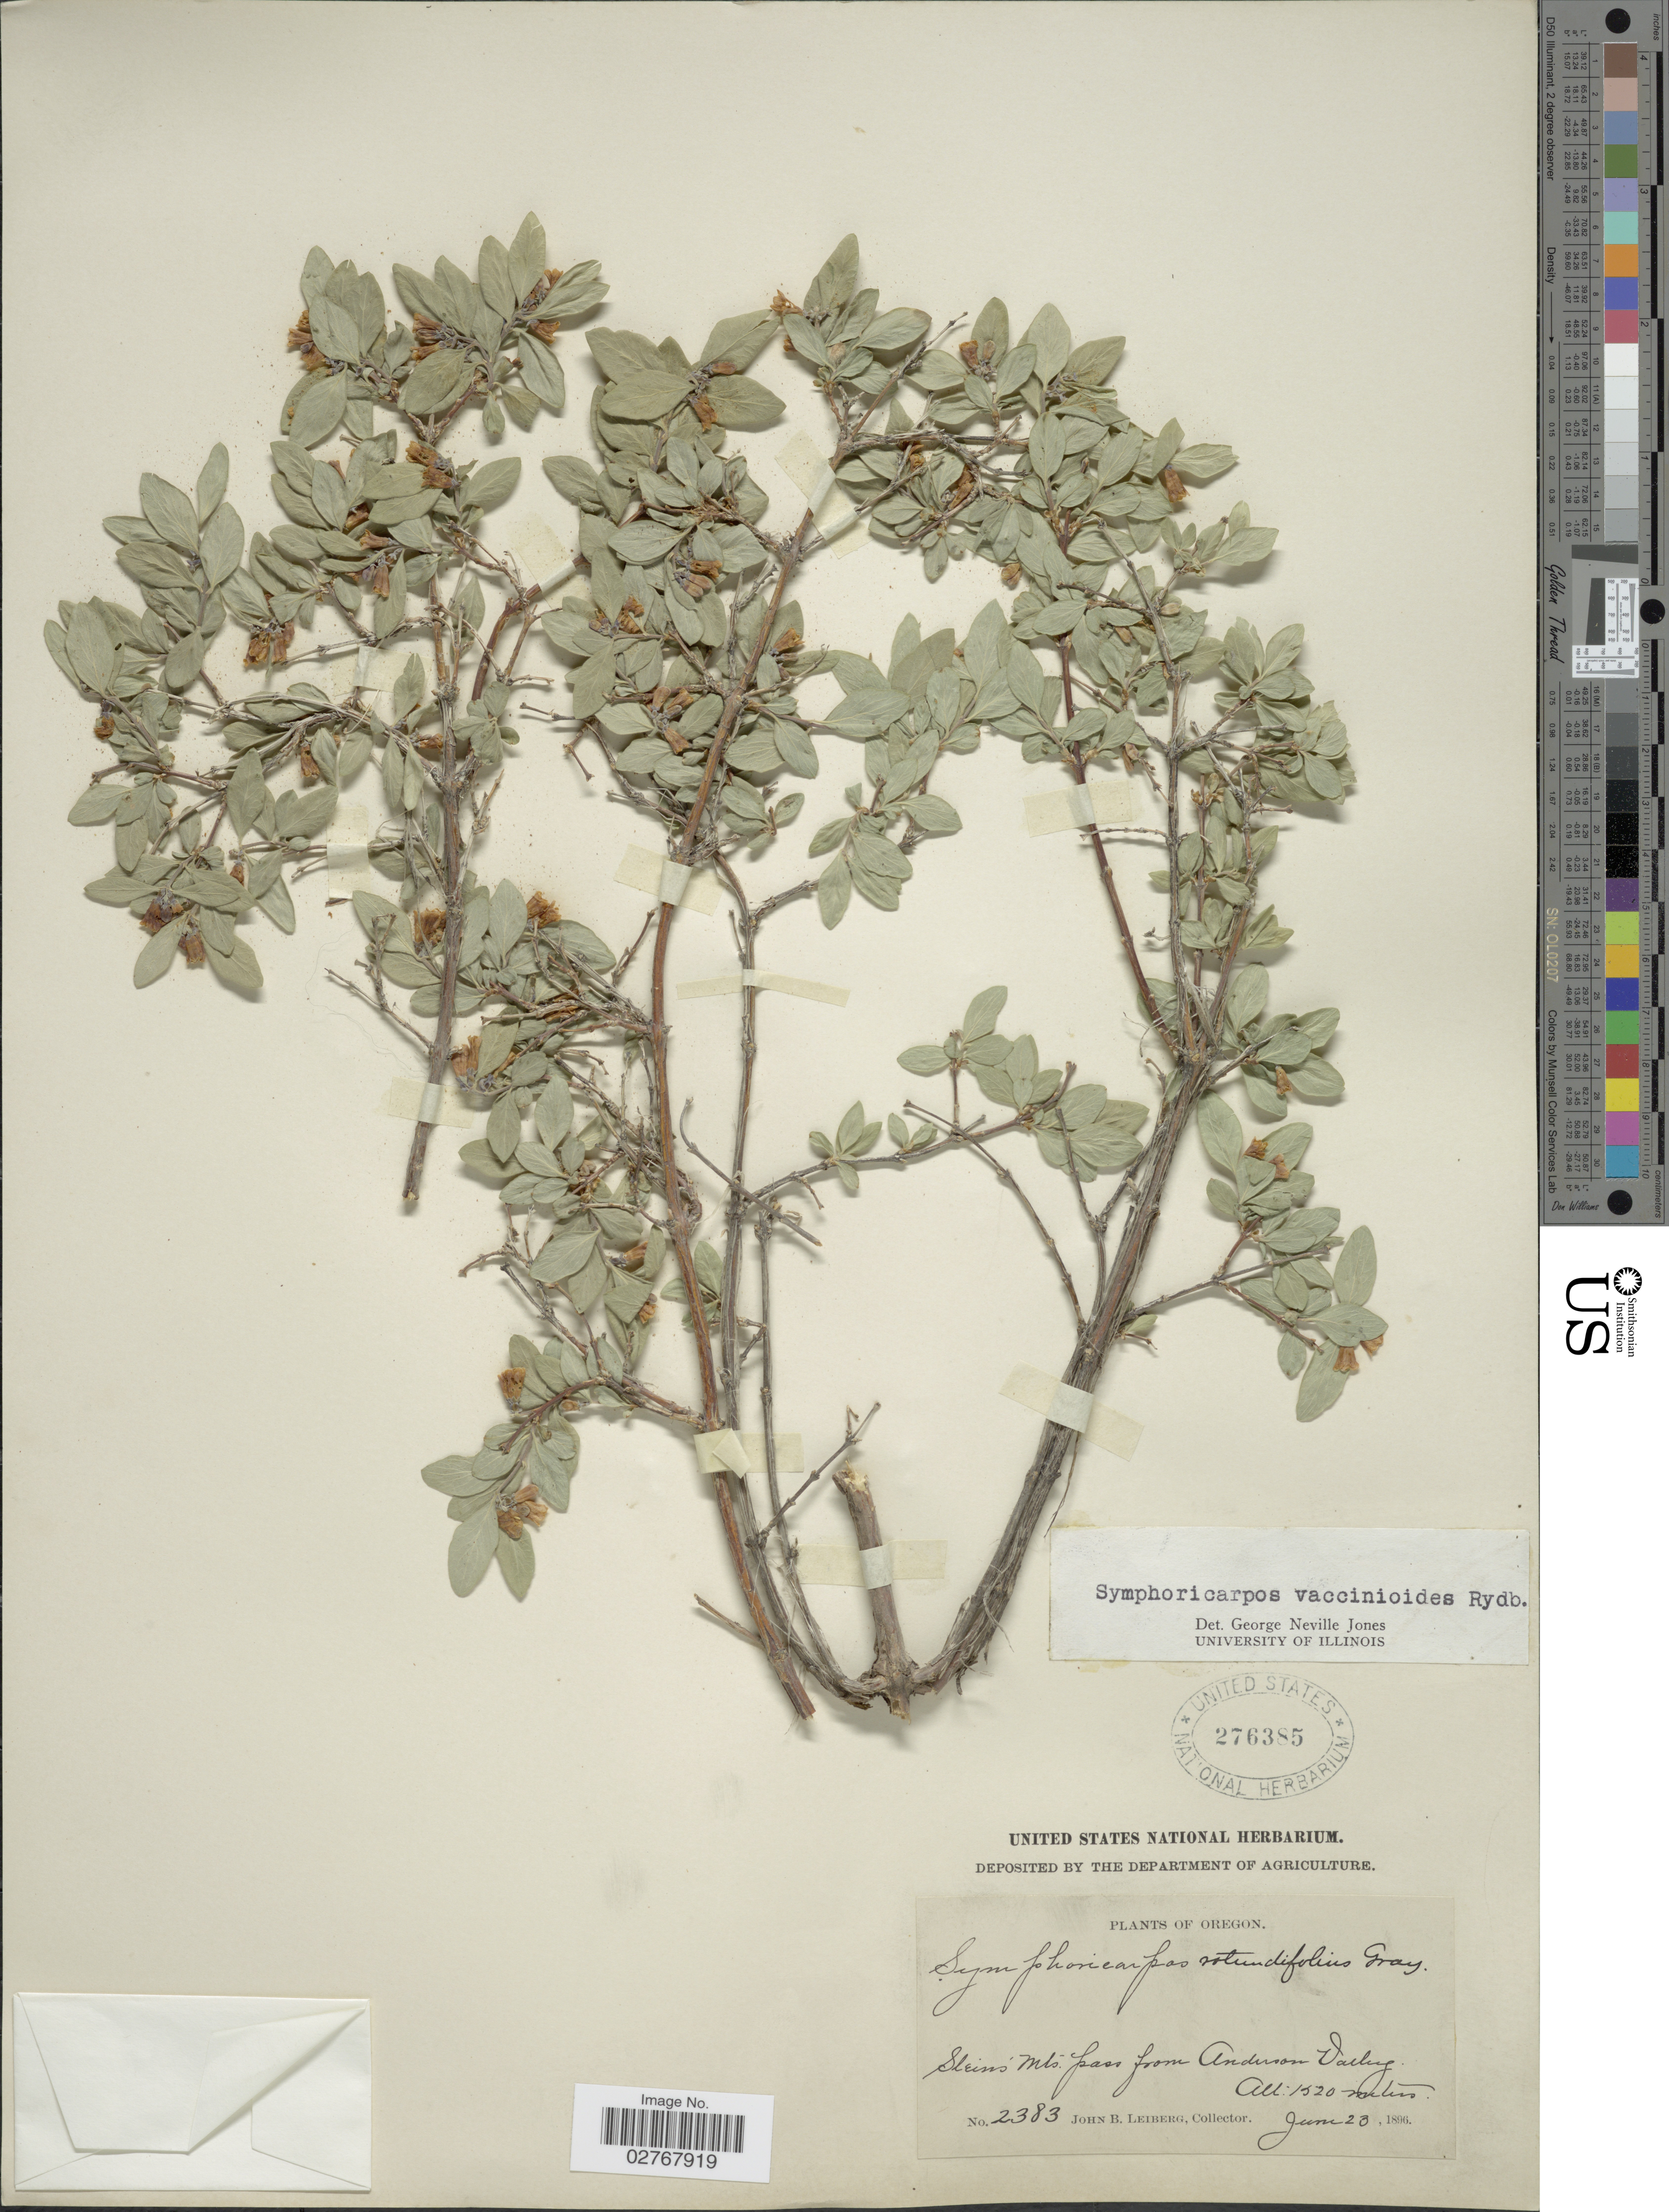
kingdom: Plantae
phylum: Tracheophyta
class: Magnoliopsida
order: Dipsacales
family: Caprifoliaceae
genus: Symphoricarpos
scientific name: Symphoricarpos vaccinioides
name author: Rydb.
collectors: J. B. Leiberg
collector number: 2383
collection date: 1896-06-23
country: United States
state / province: Oregon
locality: Steins Mts. pass from Anderson Valley.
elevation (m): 1520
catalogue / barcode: US 276385